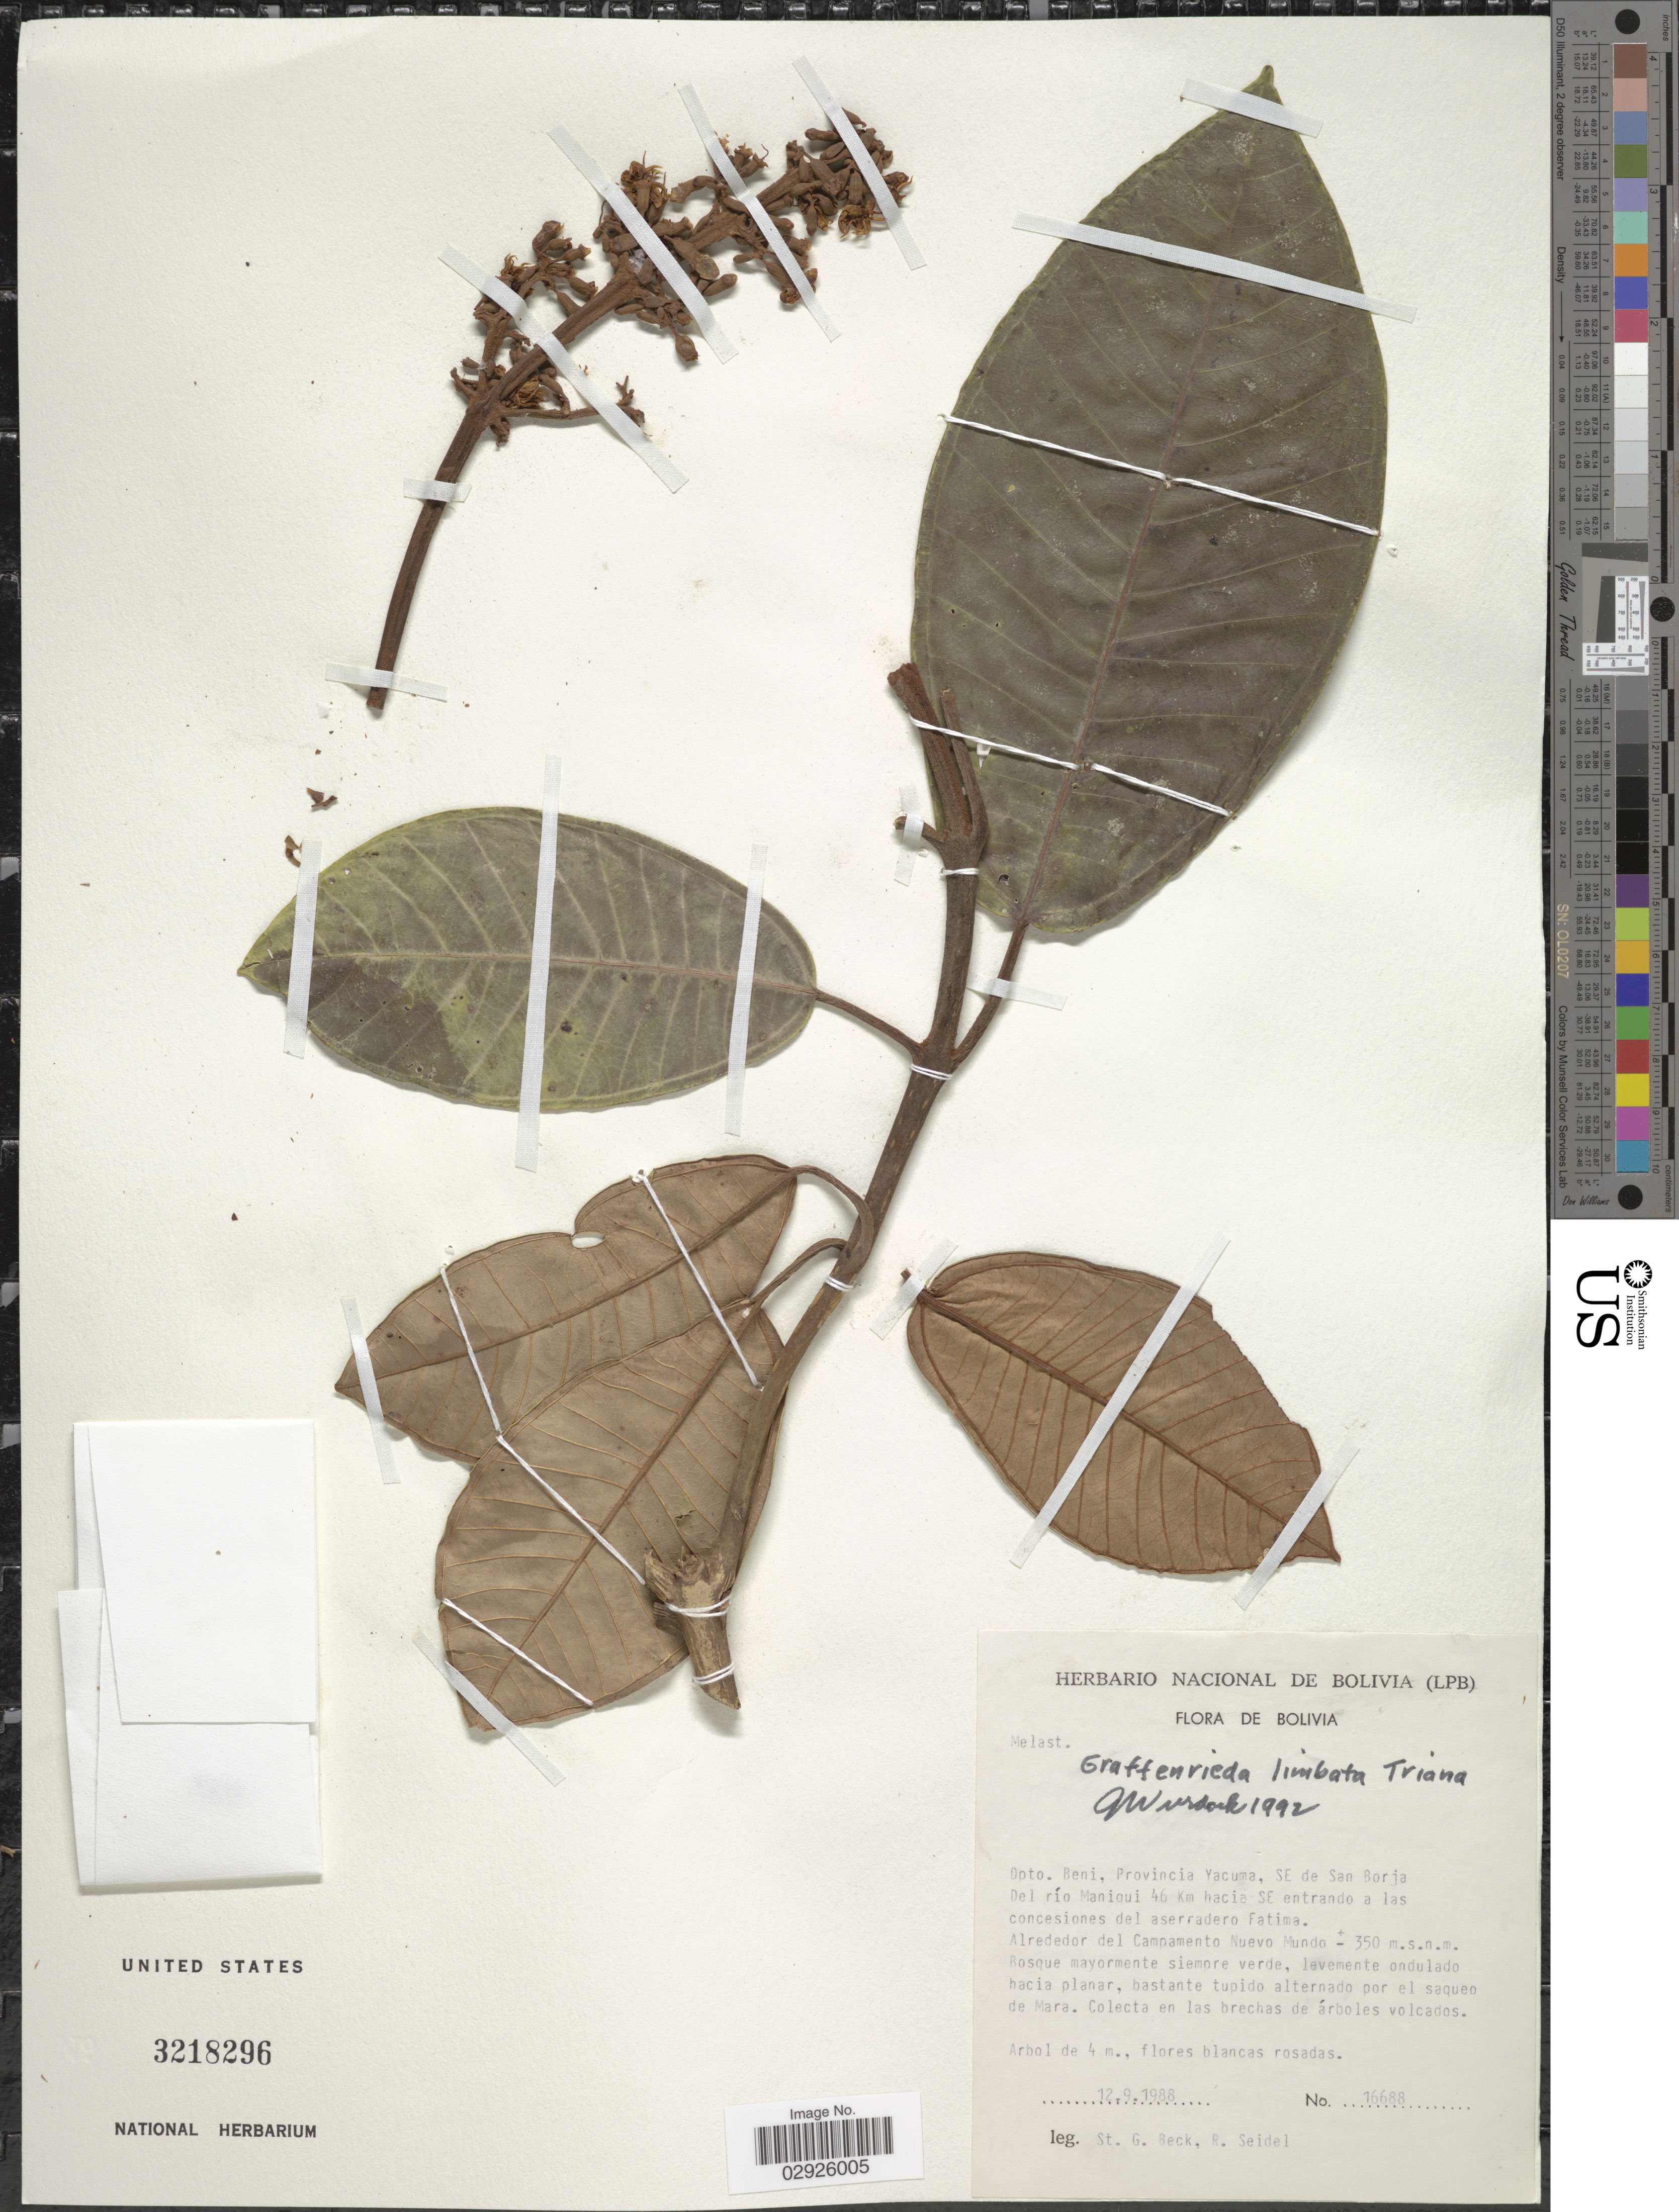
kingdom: Plantae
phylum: Tracheophyta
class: Magnoliopsida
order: Myrtales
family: Melastomataceae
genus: Graffenrieda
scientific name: Graffenrieda limbata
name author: Triana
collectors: S. G. Beck & R. Seidel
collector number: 16688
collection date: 1988-09-12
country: Bolivia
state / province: Beni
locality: Dpto. Beni, Provincia Yacuma, SE de San Borja Del río Maniqui 46 km hacia SE entrando a las concesiones del aserradero Fatima. Alrededor del Campamento Nuevo Mundo.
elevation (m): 350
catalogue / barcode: US 3218296